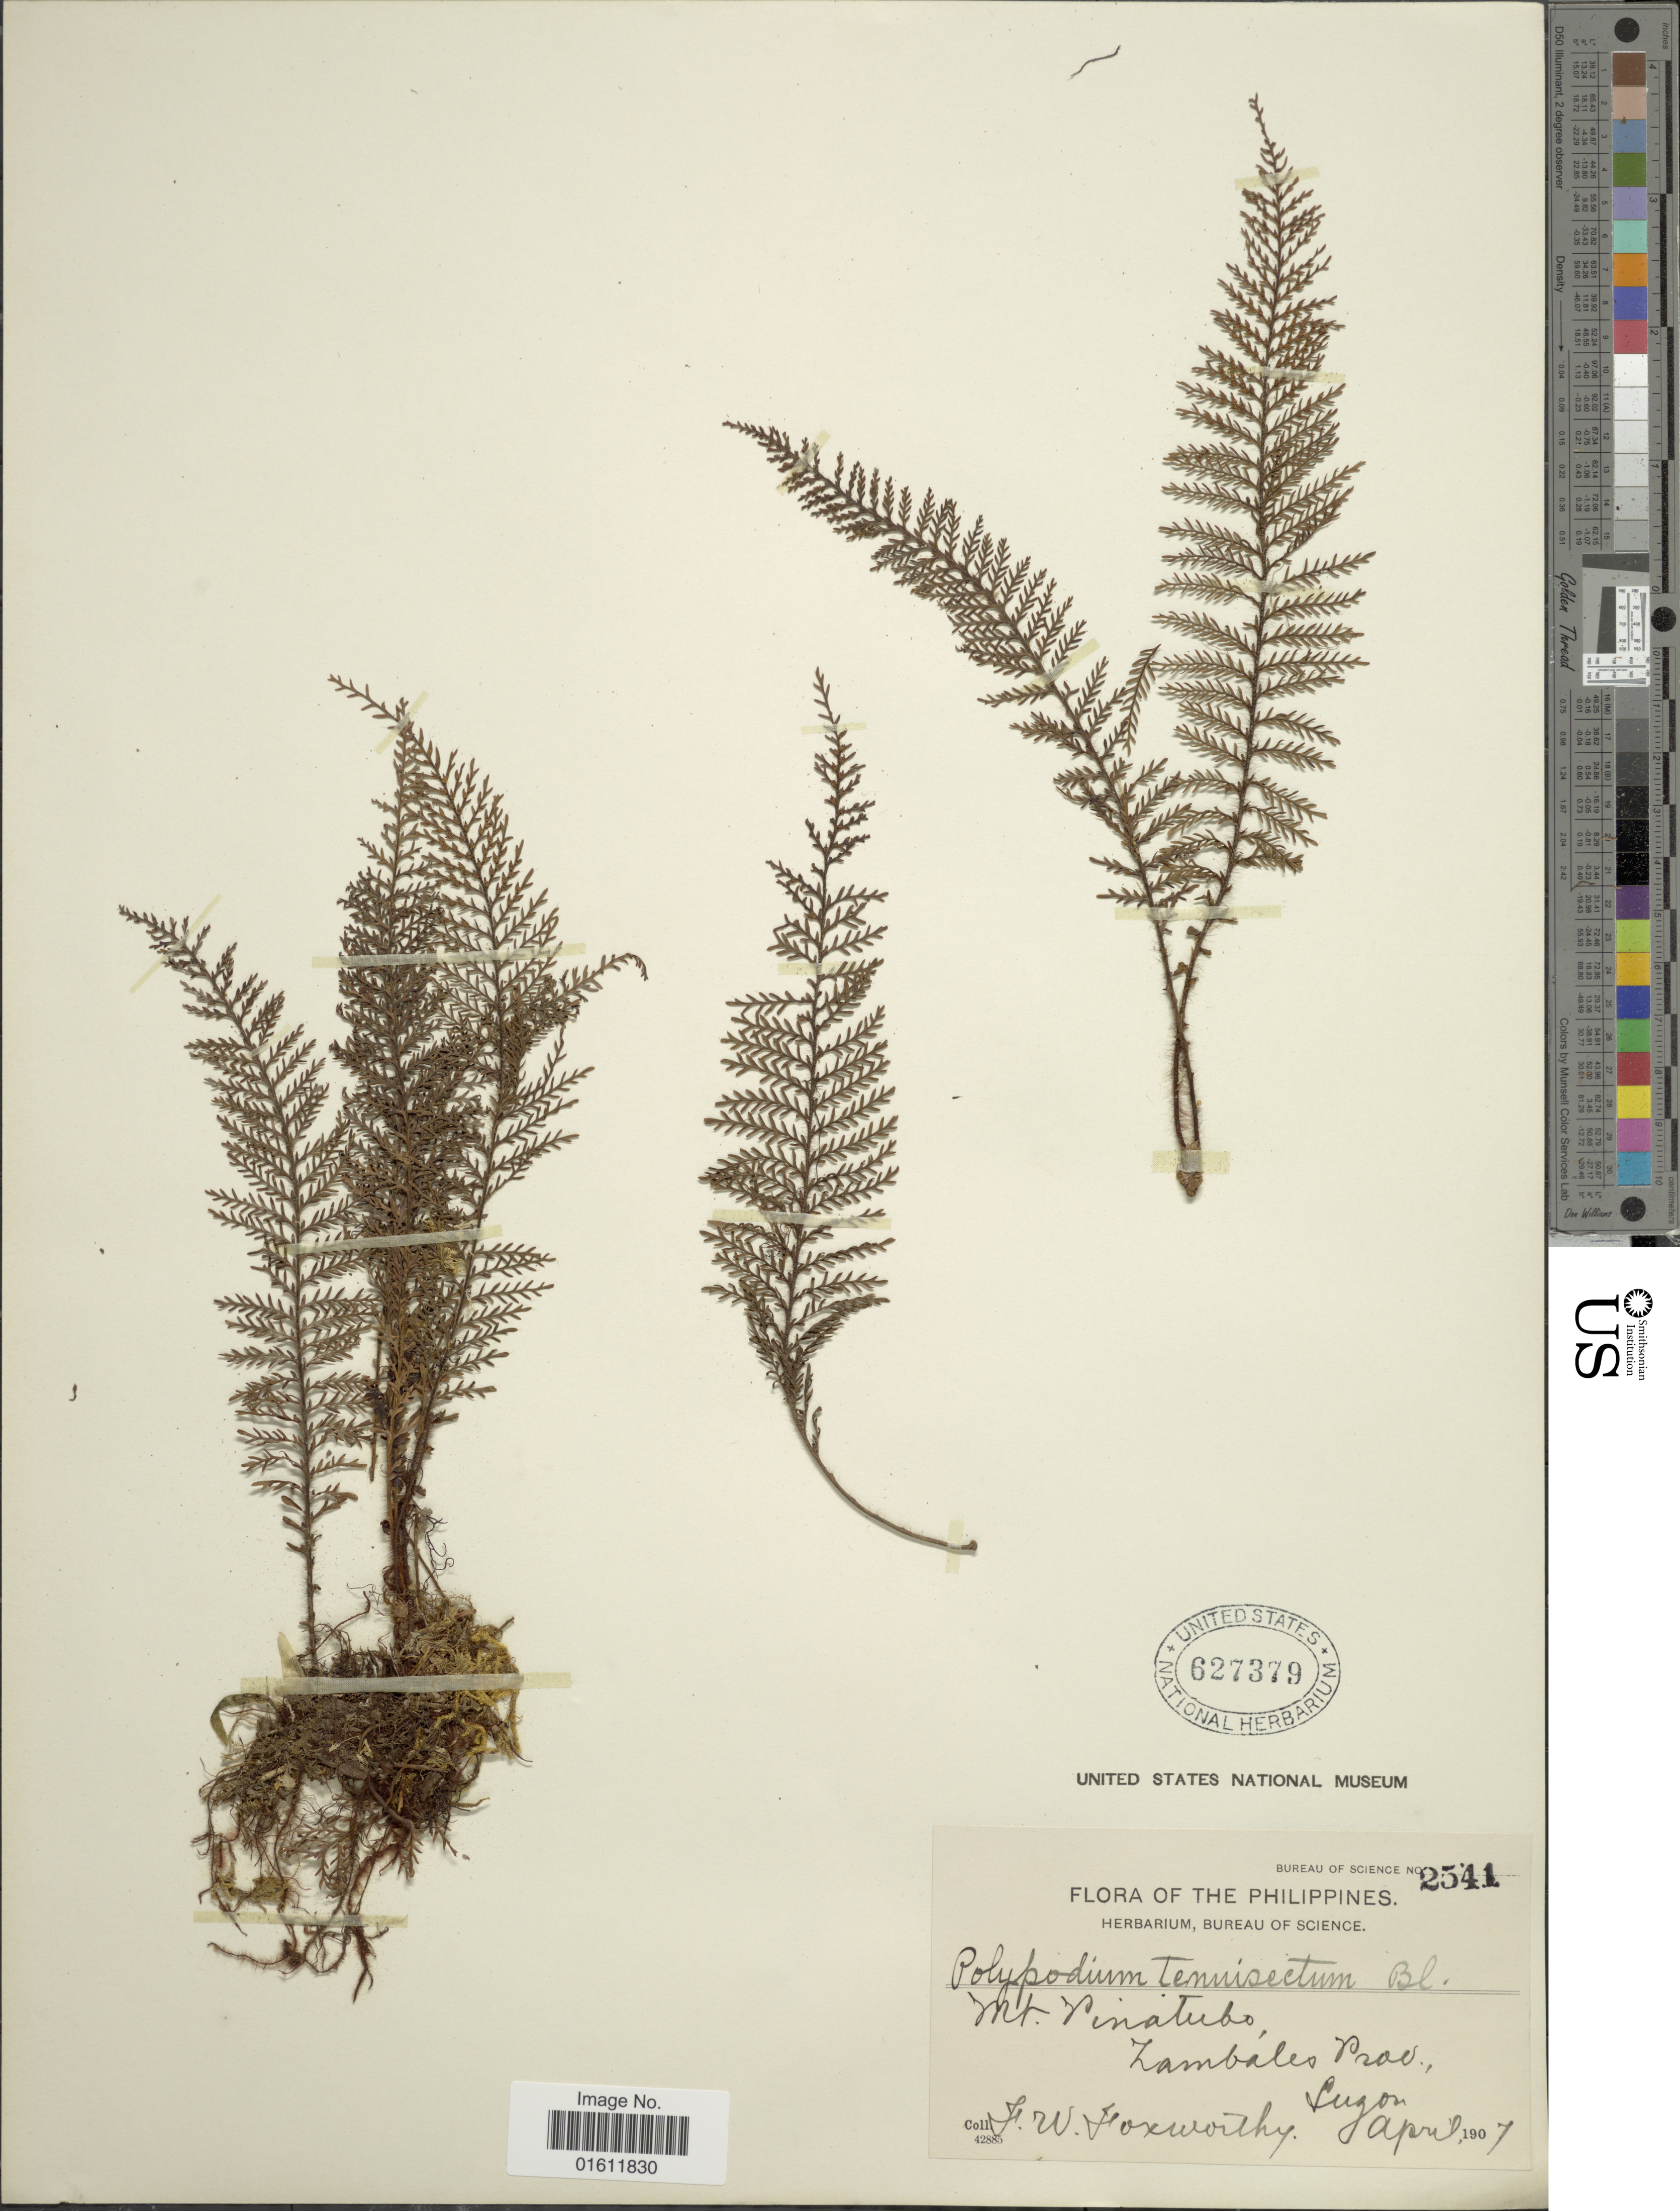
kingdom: Plantae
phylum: Tracheophyta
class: Polypodiopsida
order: Polypodiales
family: Polypodiaceae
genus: Themelium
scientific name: Themelium tenuisectum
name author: (Blume) Parris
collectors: F. W. Foxworthy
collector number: Bureau of Science 2541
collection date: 1907-04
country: Philippines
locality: Mt. Pinatubo, Zambales Prov., Luzon.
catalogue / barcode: US 627379